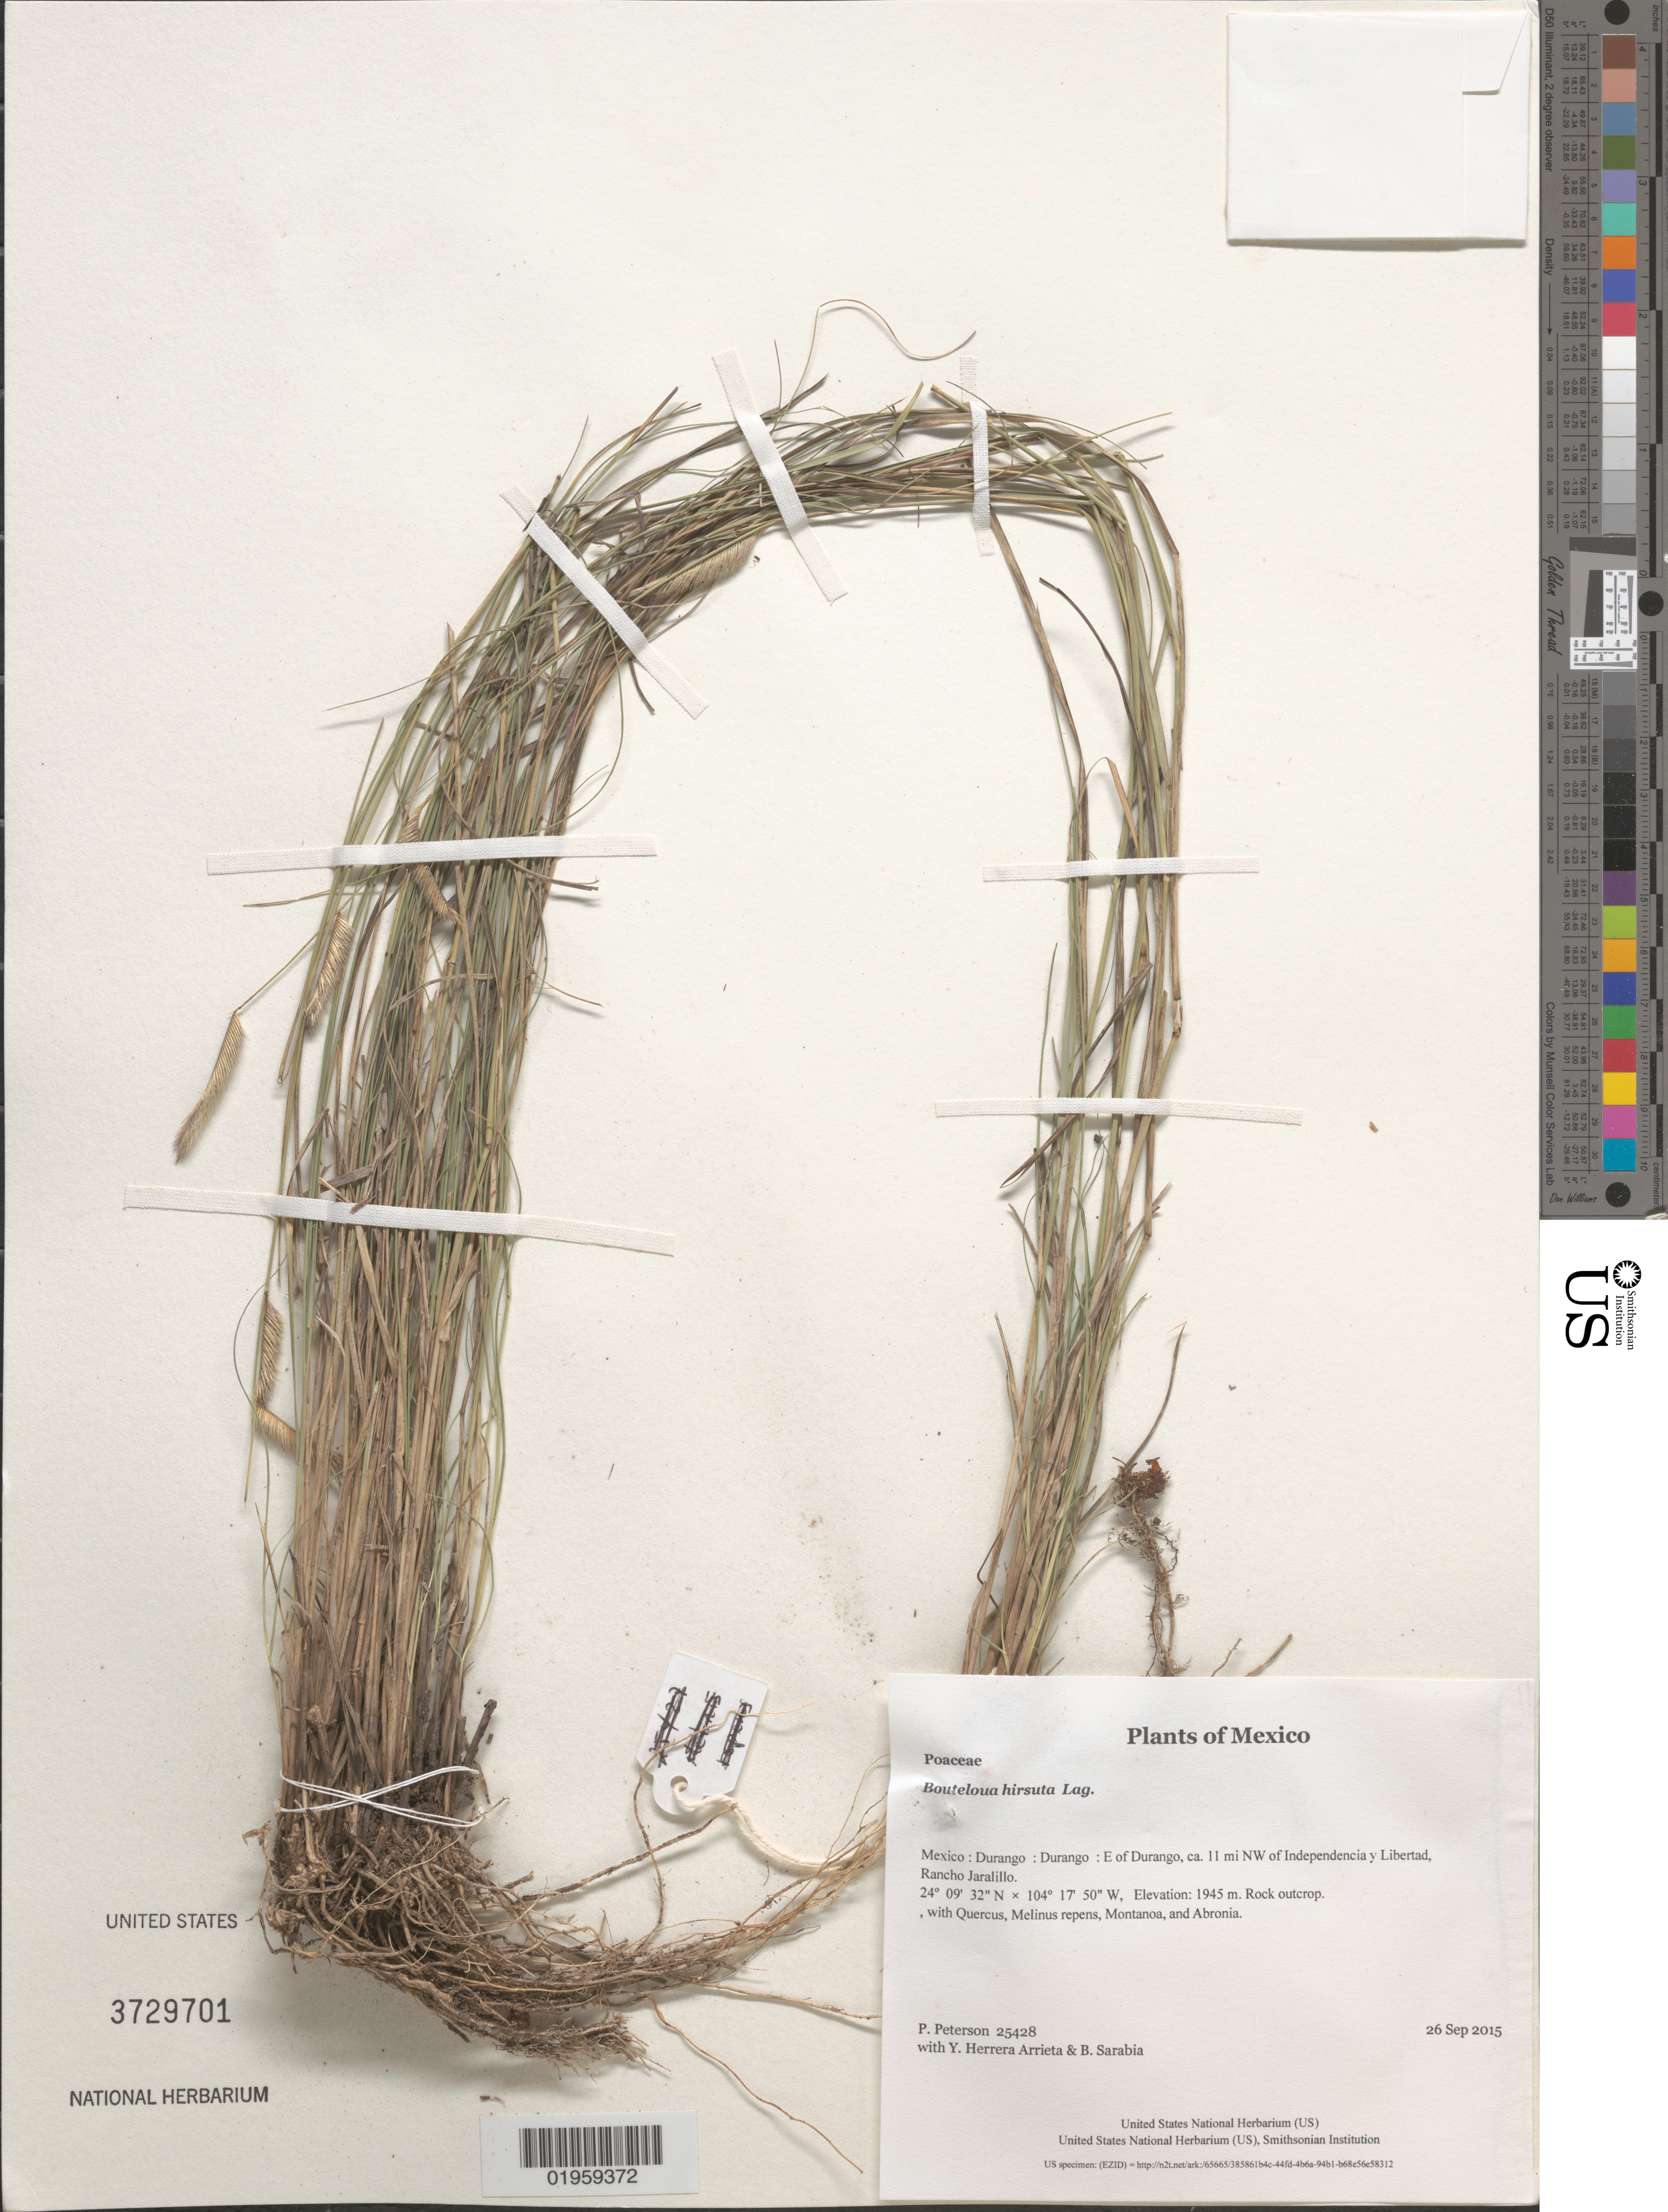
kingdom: Plantae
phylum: Tracheophyta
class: Liliopsida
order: Poales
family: Poaceae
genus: Bouteloua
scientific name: Bouteloua hirsuta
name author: Lag.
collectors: P. M. Peterson, Y. Herrera Arrieta & B. Sarabia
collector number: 25428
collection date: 2015-09-26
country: Mexico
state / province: Durango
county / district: Durango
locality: E of Durango, ca. 11 mi NW of Independencia y Libertad, Rancho Jaralillo.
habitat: Rock outcrop.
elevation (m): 1945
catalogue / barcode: US 3729701